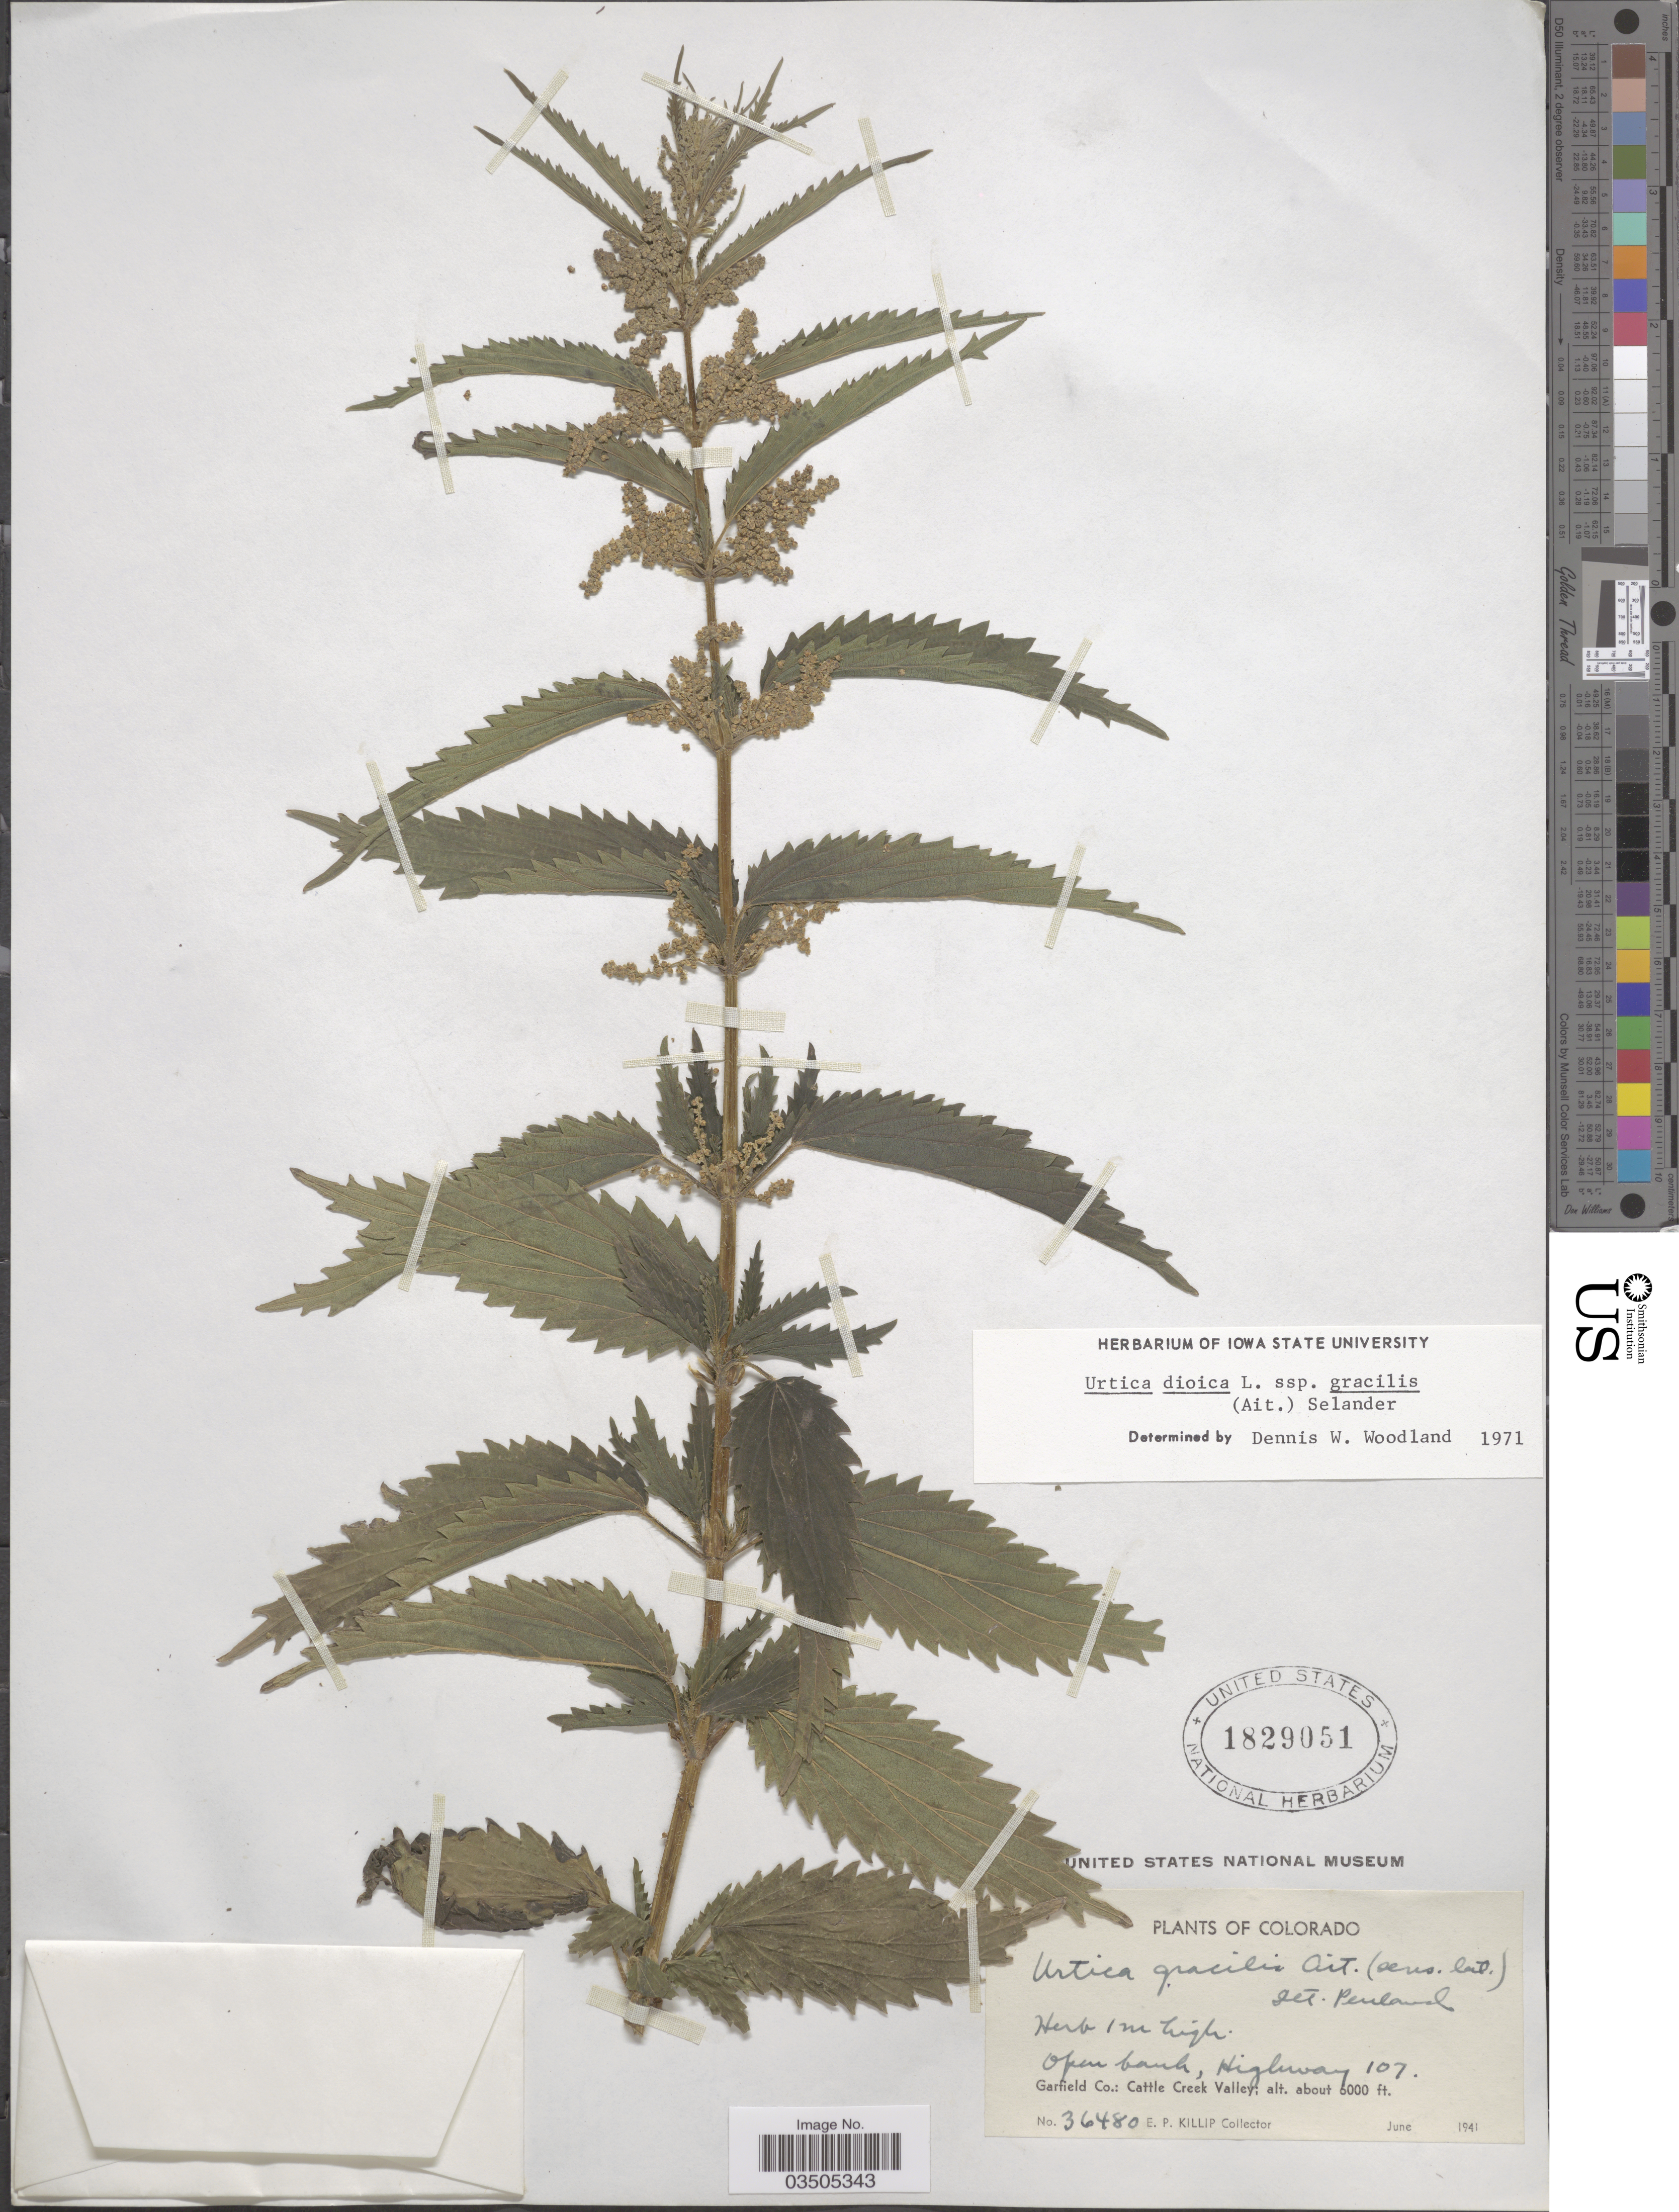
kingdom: Plantae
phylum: Tracheophyta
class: Magnoliopsida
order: Rosales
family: Urticaceae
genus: Urtica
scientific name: Urtica dioica subsp. gracilis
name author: L.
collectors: E. P. Killip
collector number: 36480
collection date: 1941-06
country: United States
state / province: Colorado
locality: Highway 107. Garfield Co.: Cattle Creek Valley.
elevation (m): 1829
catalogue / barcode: US 1829051